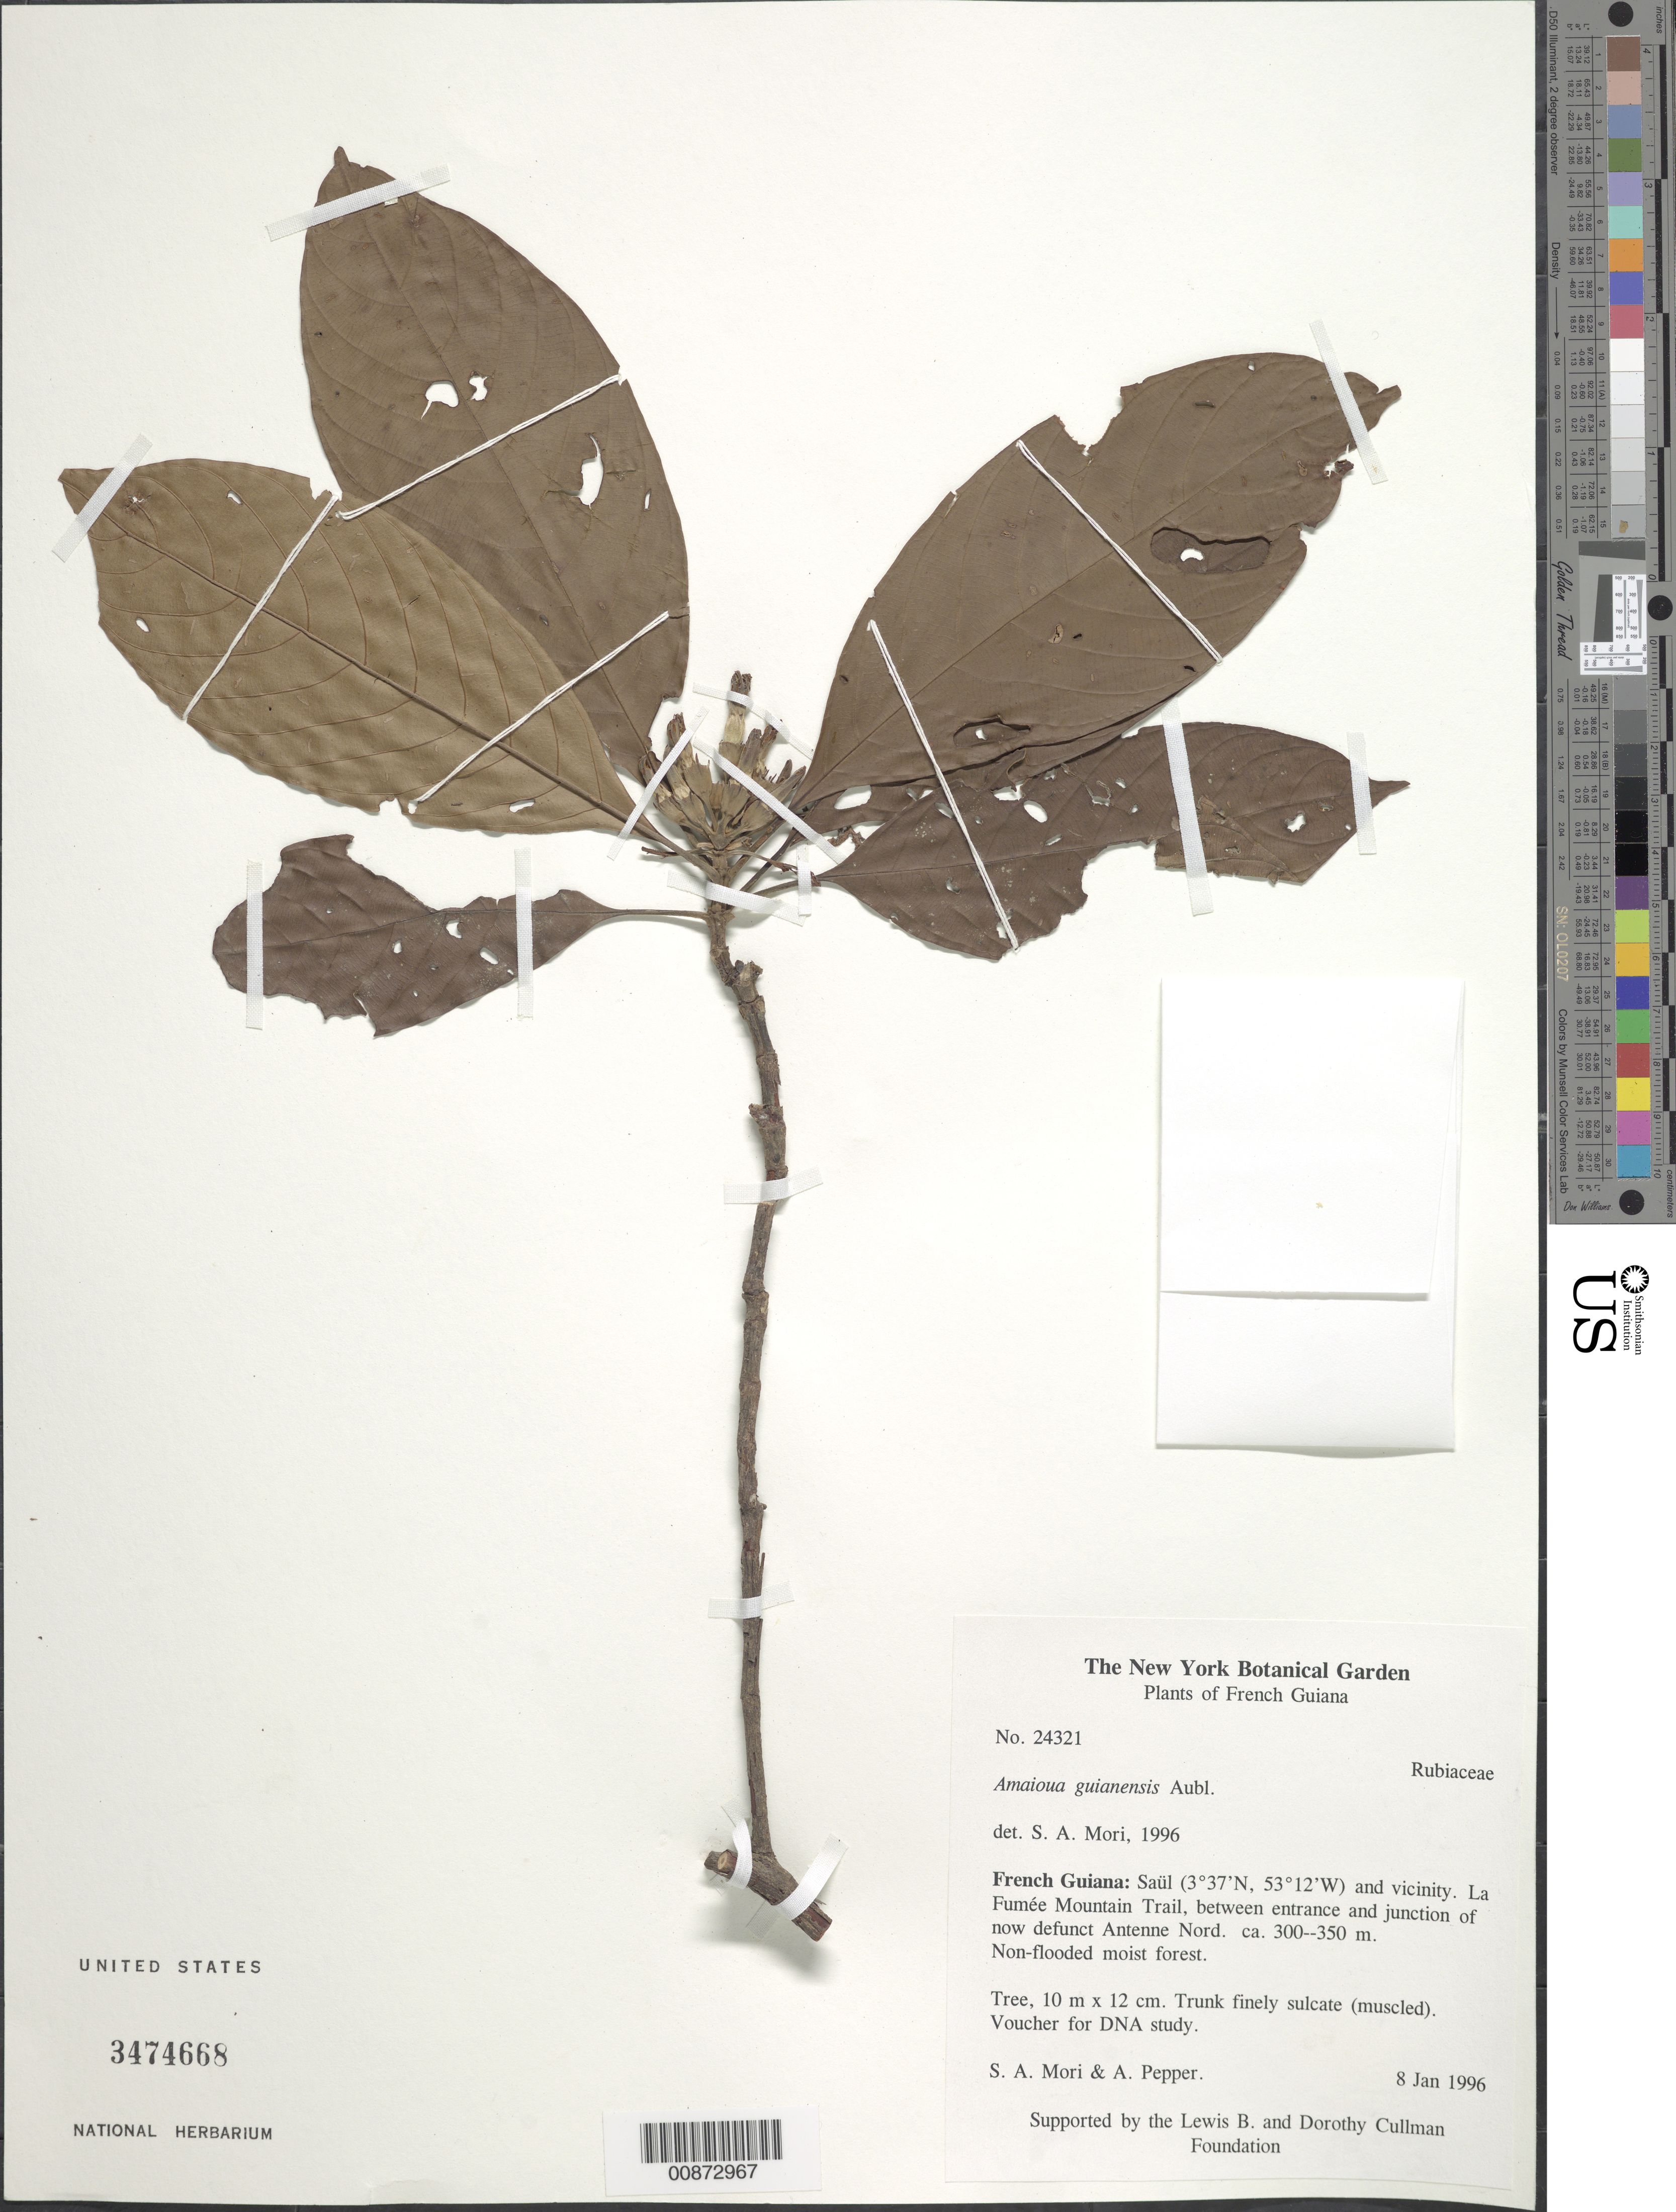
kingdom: Plantae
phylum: Tracheophyta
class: Magnoliopsida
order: Gentianales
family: Rubiaceae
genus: Amaioua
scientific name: Amaioua guianensis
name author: Aubl.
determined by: Mori, Scott A.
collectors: S. Mori & A. Pepper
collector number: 24321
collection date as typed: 8-Jan-96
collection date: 1996-01-08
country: French Guiana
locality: Saül and vic., La Fumée trail, between entrance and junction of Antenne Nord (now defunct)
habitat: Non-flooded moist forest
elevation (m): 300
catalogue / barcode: US 3474668